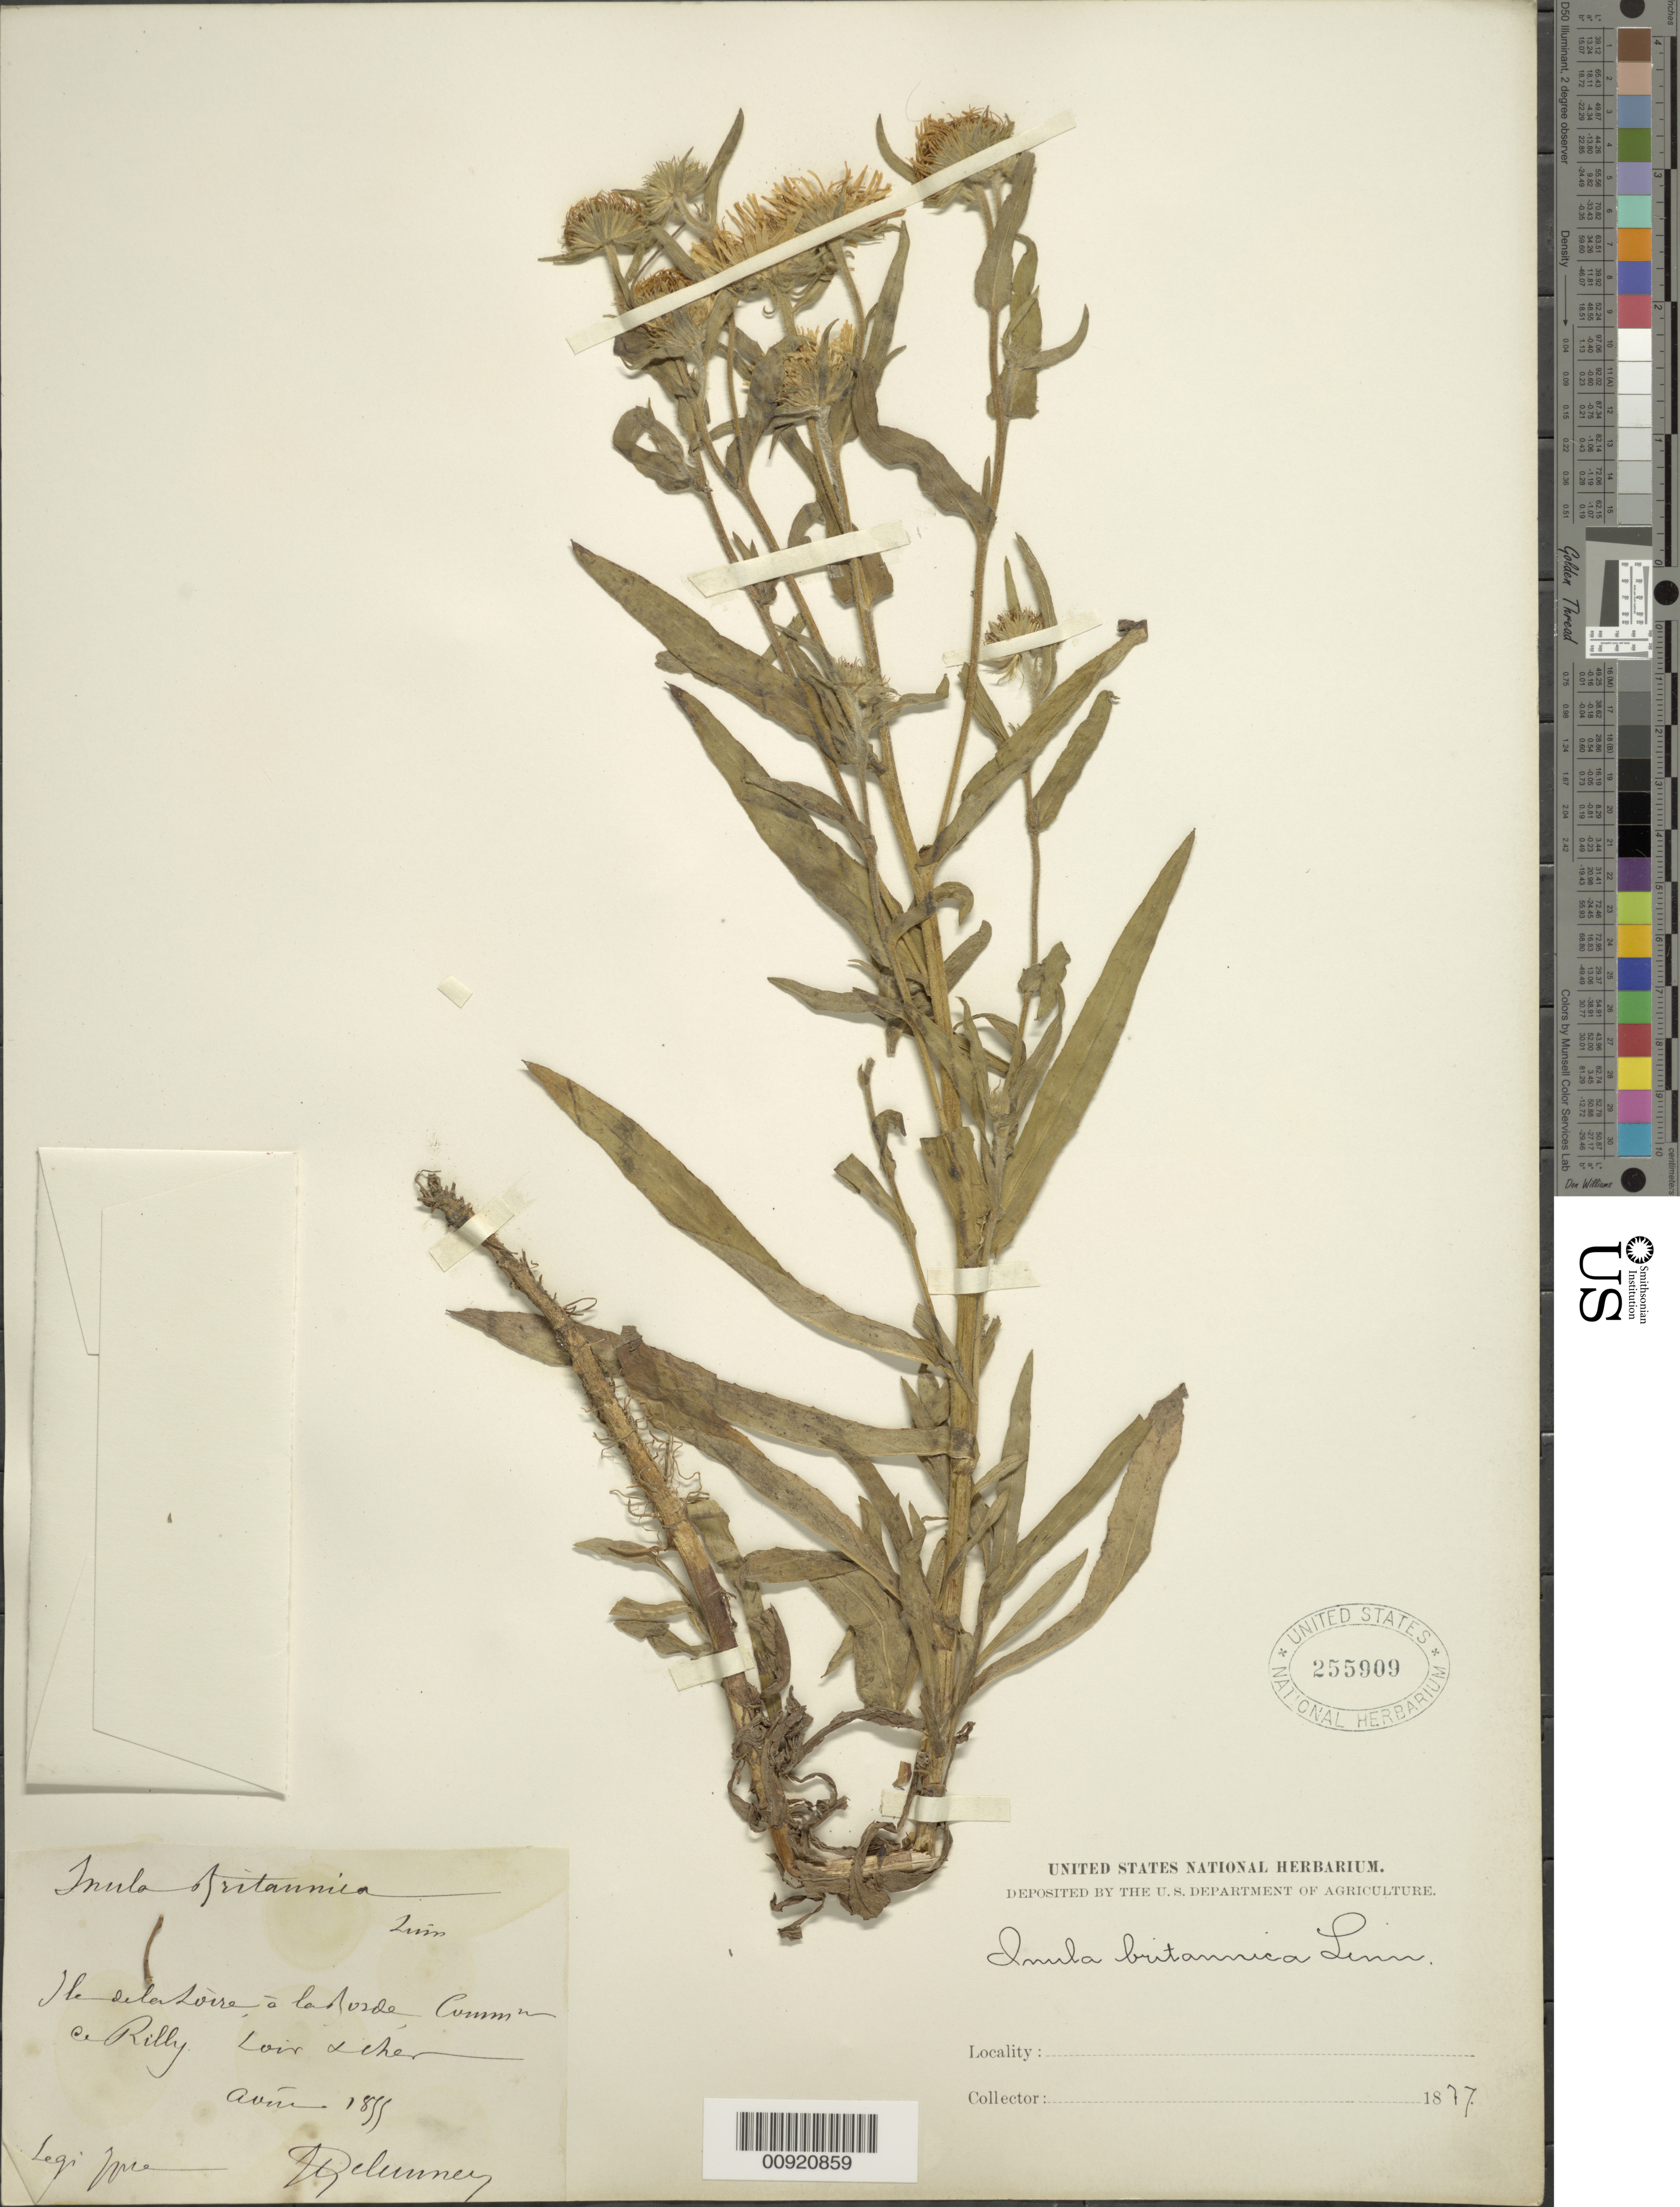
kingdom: Plantae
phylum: Tracheophyta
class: Magnoliopsida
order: Asterales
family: Asteraceae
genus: Inula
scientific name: Inula britannica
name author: L.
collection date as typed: Aug 1855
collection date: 1855-08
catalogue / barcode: US 255909